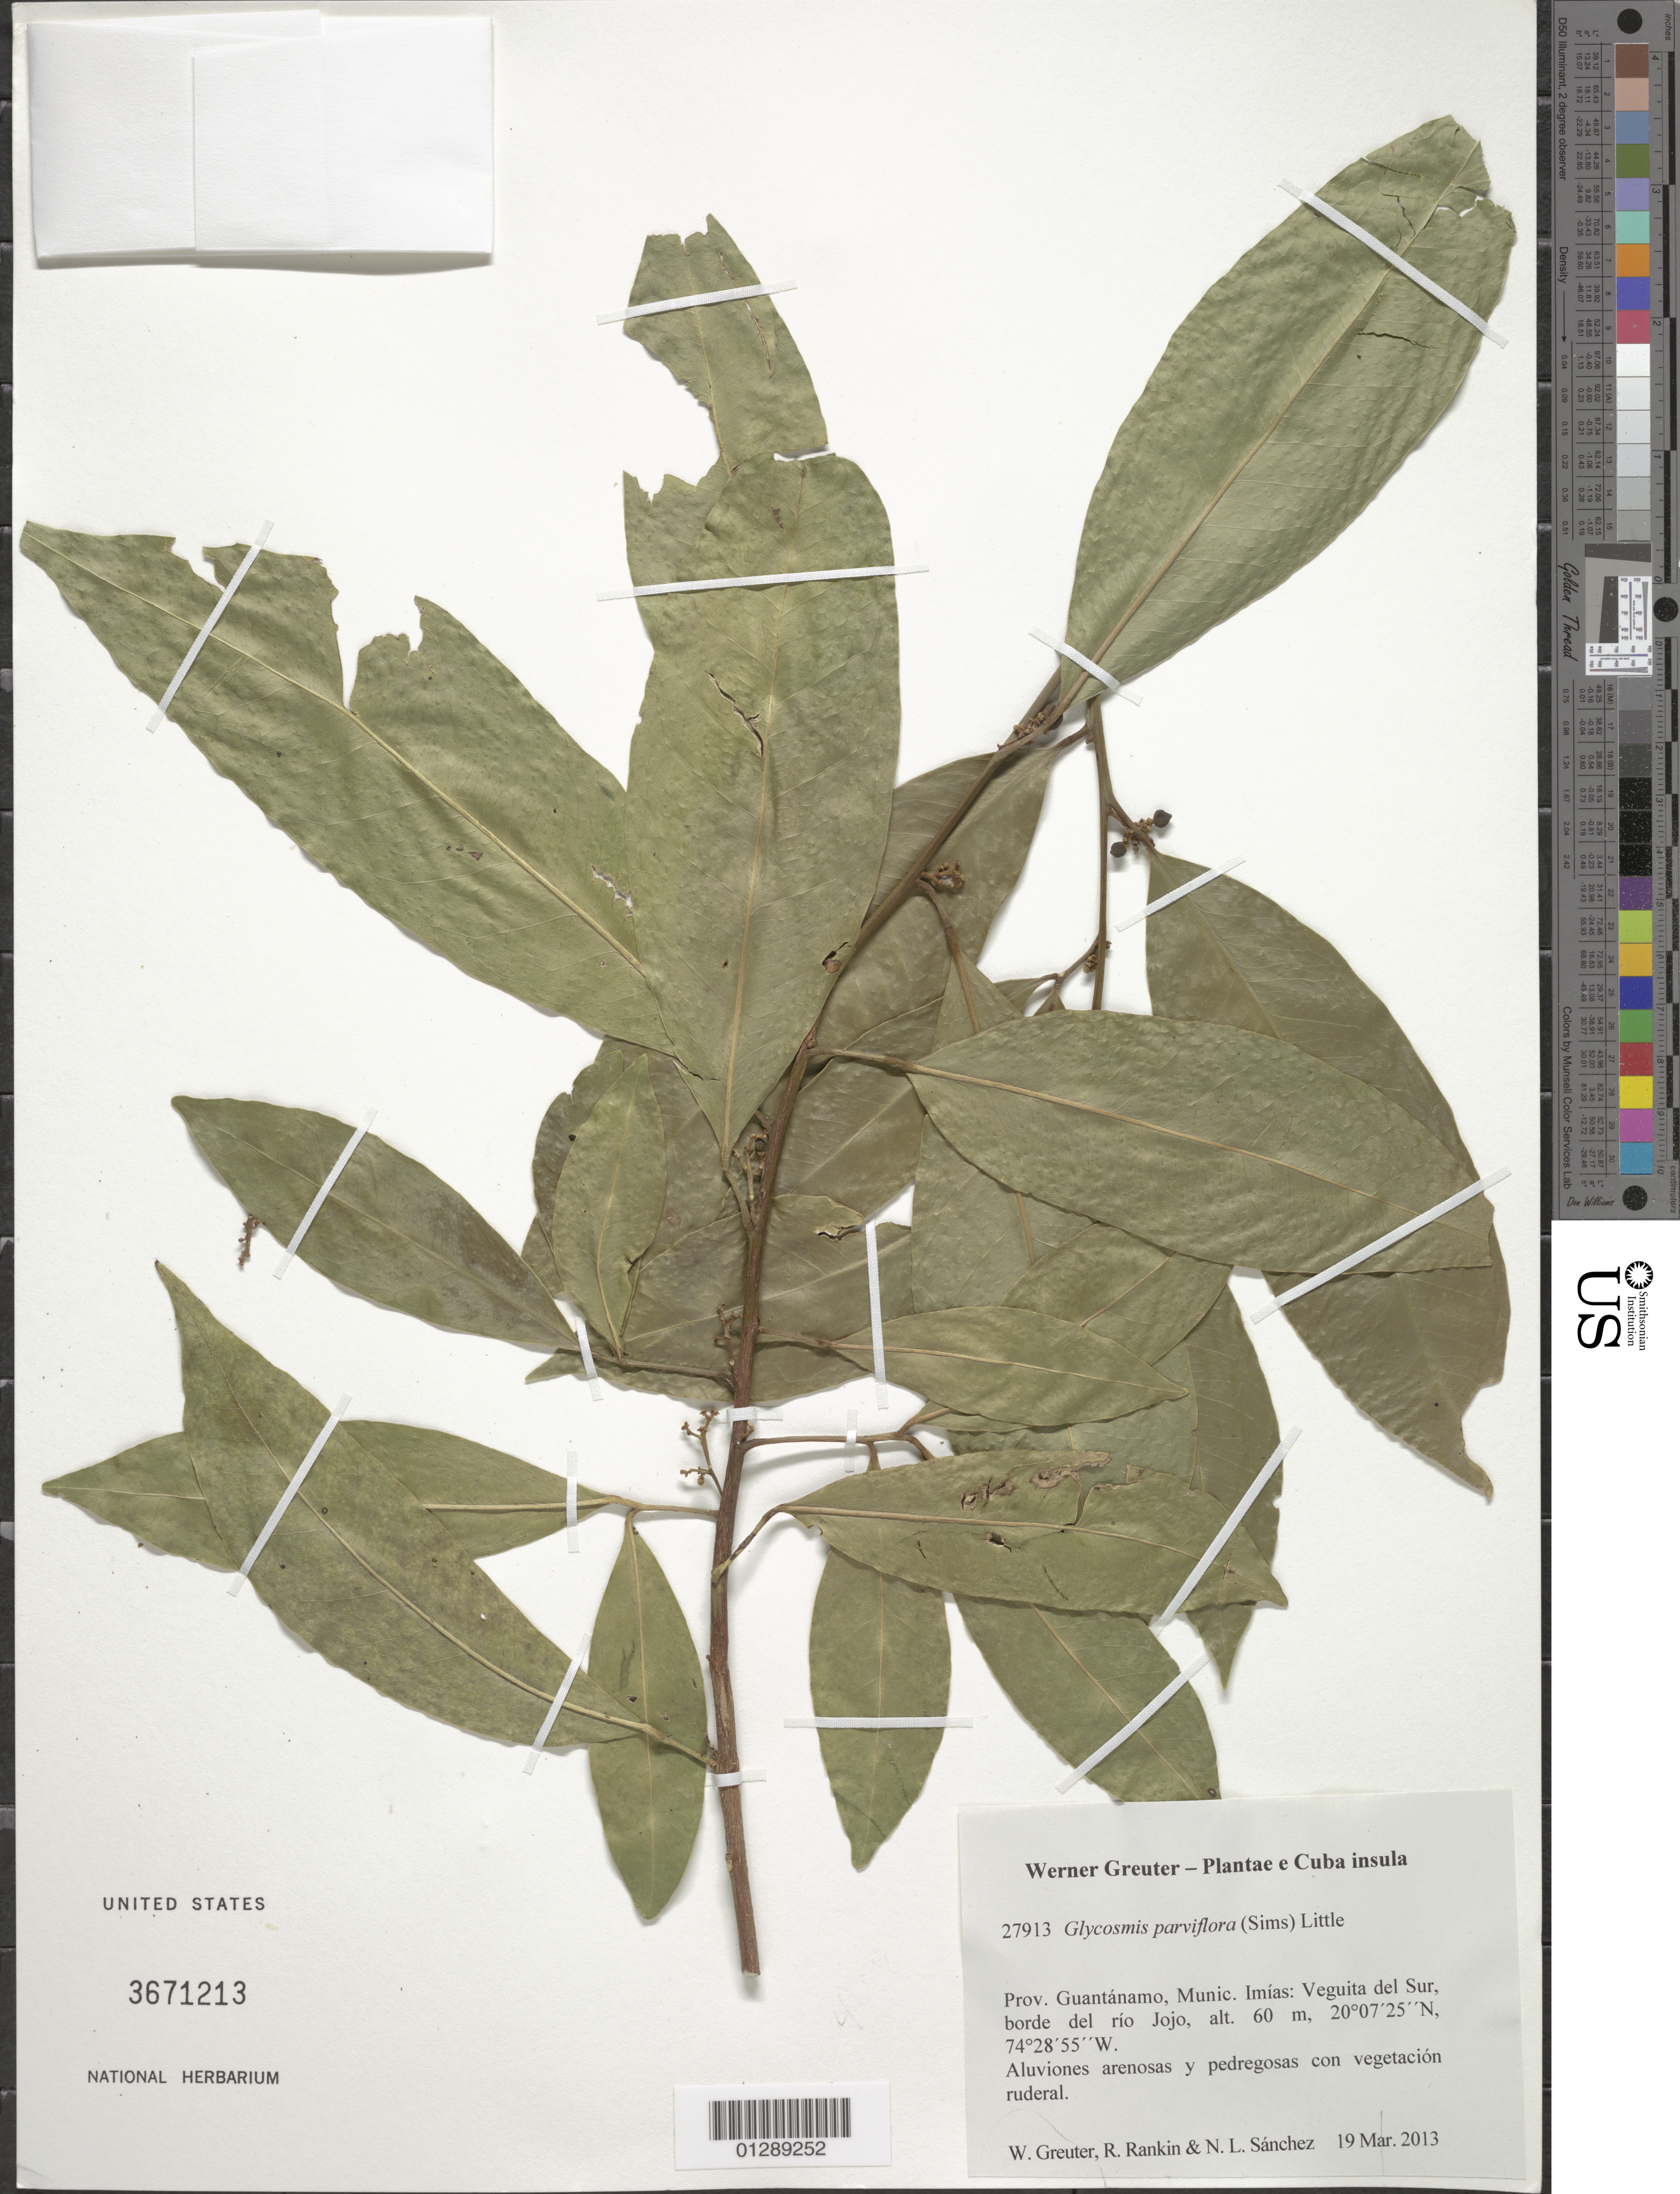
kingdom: Plantae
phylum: Tracheophyta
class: Magnoliopsida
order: Sapindales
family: Rutaceae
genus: Glycosmis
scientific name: Glycosmis parviflora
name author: (Sims) Little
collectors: W. R. Greuter, R. Rankin Rodriguez & N. Sanchez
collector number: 27913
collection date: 2013-03-19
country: Cuba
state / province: Guantanamo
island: Cuba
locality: Munic. Imías: Veguita del Sur, borde del río Jojo.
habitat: Aluviones arenosas y pedregosas vegetación ruderal.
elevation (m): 60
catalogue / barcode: US 3671213